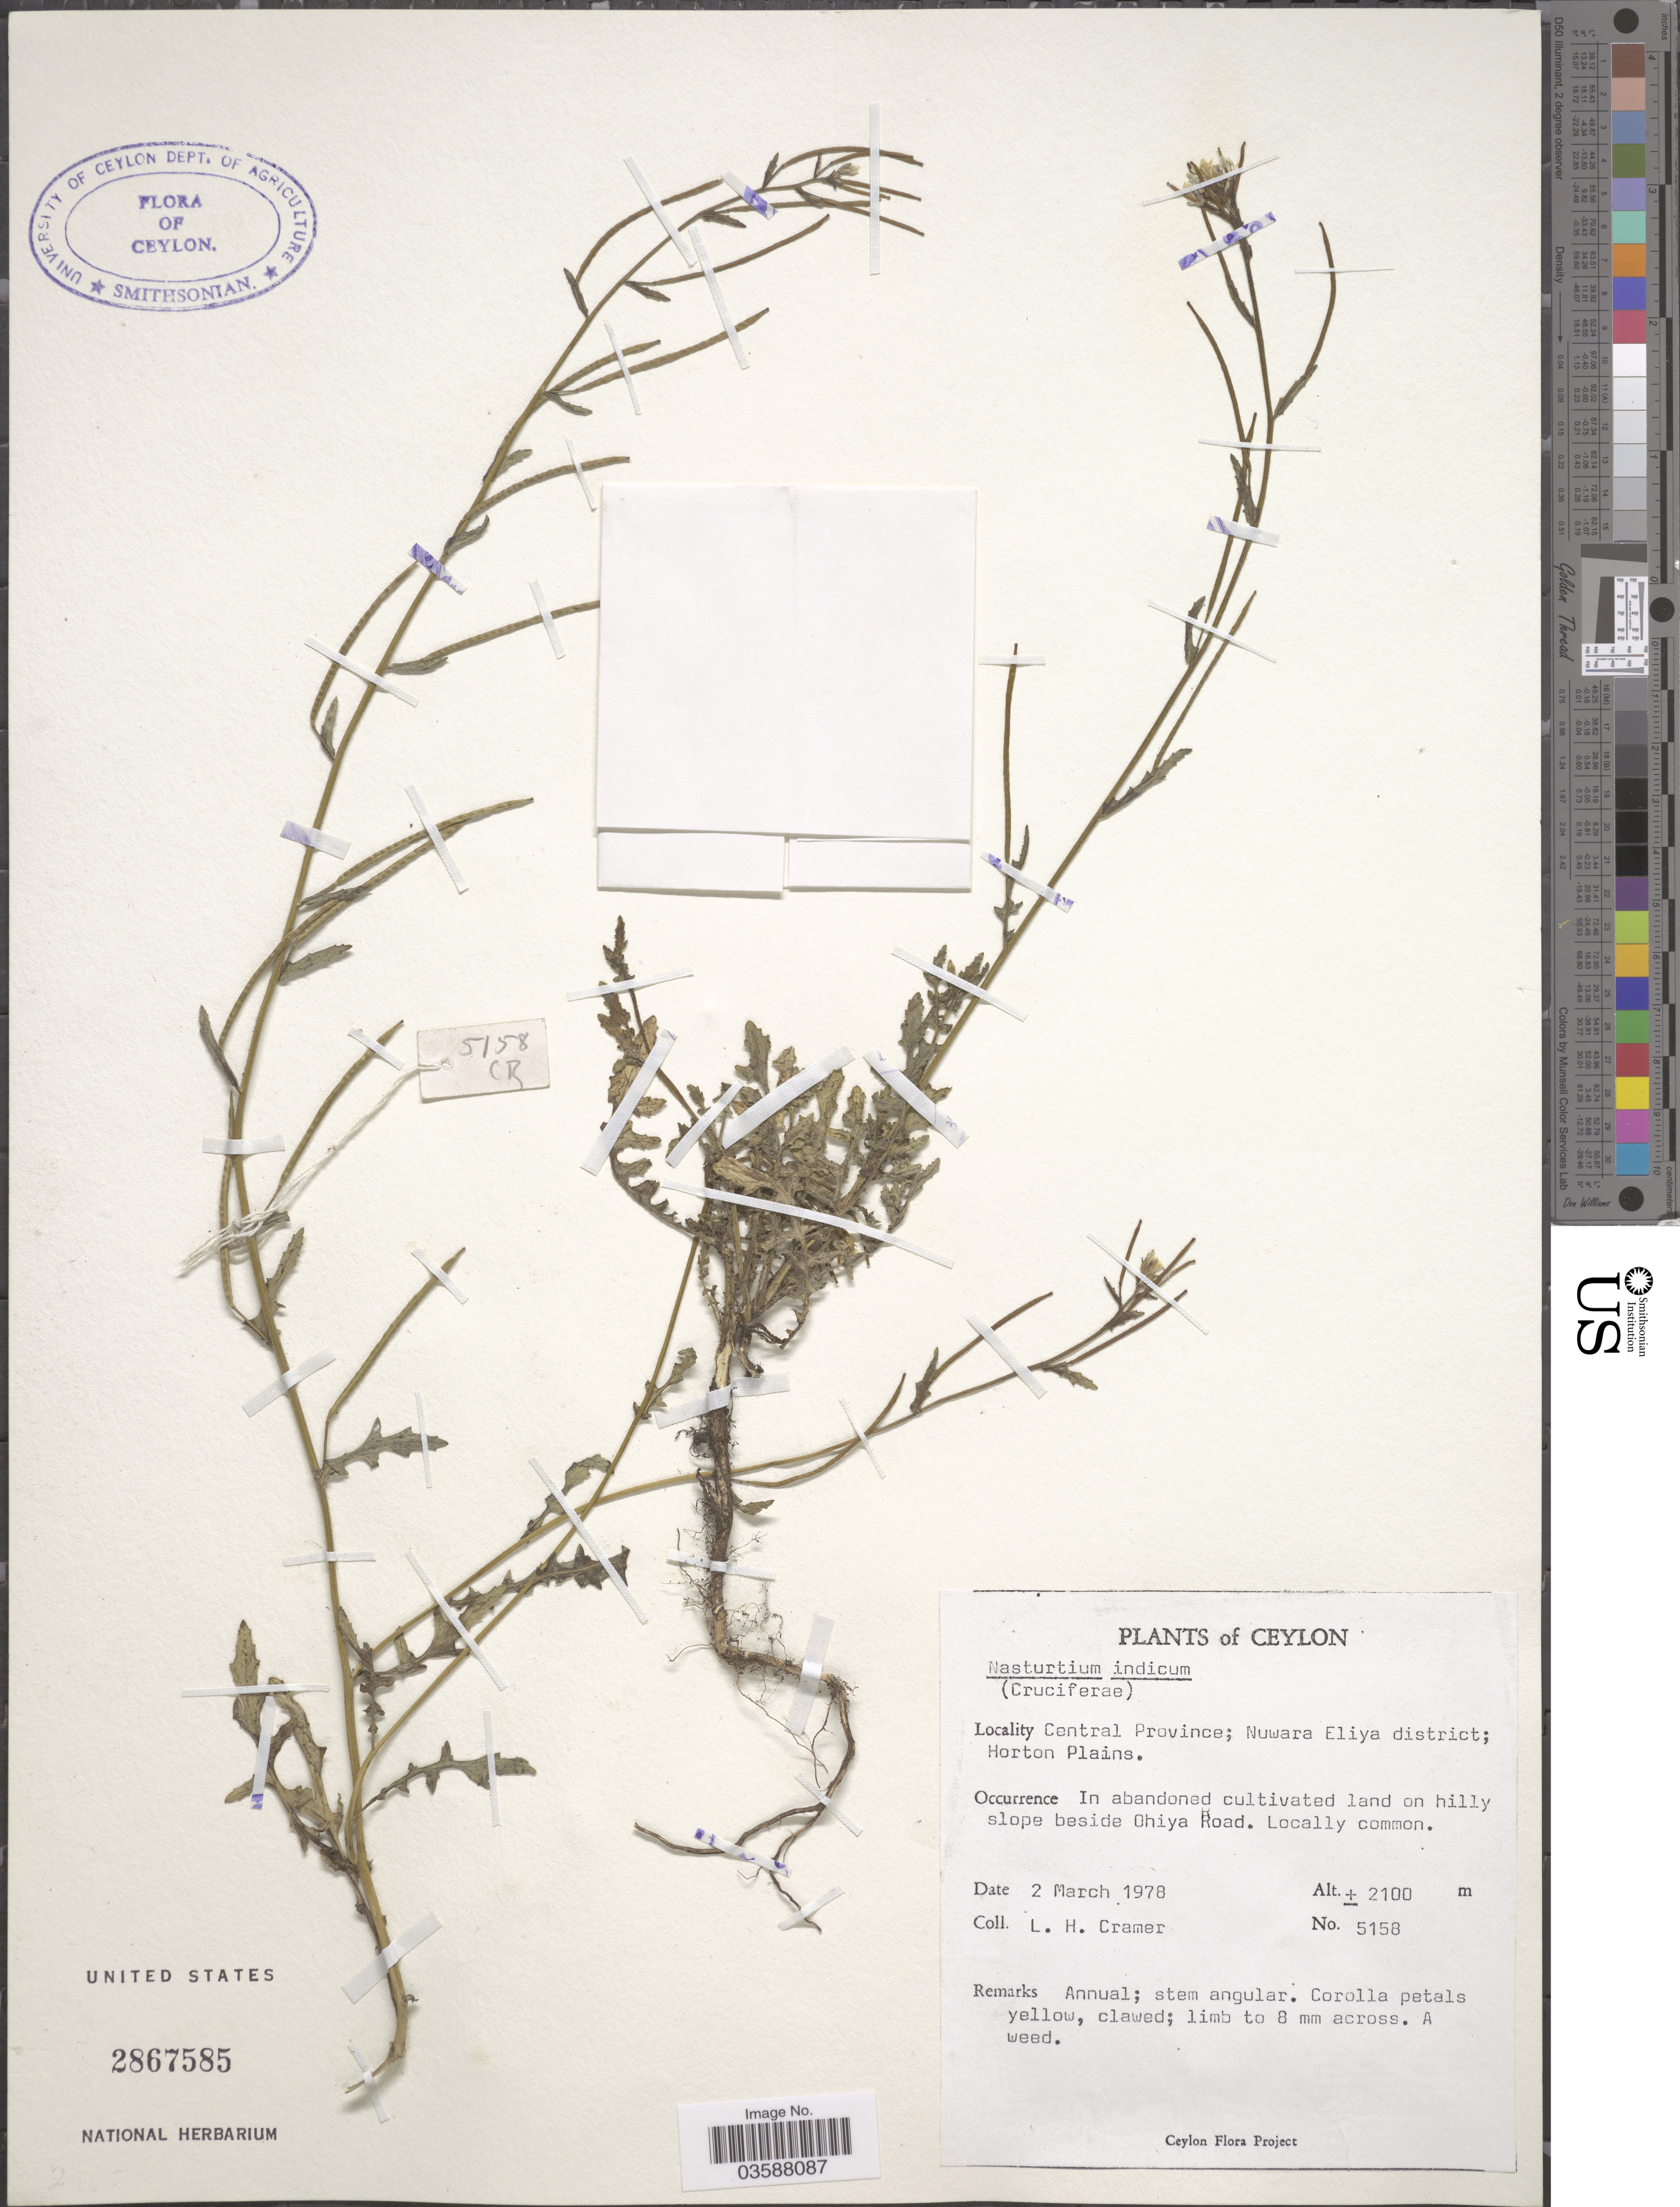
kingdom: Plantae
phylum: Tracheophyta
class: Magnoliopsida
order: Brassicales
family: Brassicaceae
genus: Erucastrum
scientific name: Erucastrum abyssinicum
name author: (A. Rich.) O.E. Schulz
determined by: Strong, Mark T., (BOT), Smithsonian Institution - National Museum of Natural History (UNITED STATES)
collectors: L. H. Cramer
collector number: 5158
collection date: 1978-03-02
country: Sri Lanka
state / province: Central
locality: Ceylon. Nuwara Eliya district; Horton Plains. On hilly slope beside Ohiya Road.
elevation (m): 2100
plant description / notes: cited in A Revised Handbook of the Flora of Ceylon, vol. 9, pg. 4, 1995.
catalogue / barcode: US 2867585